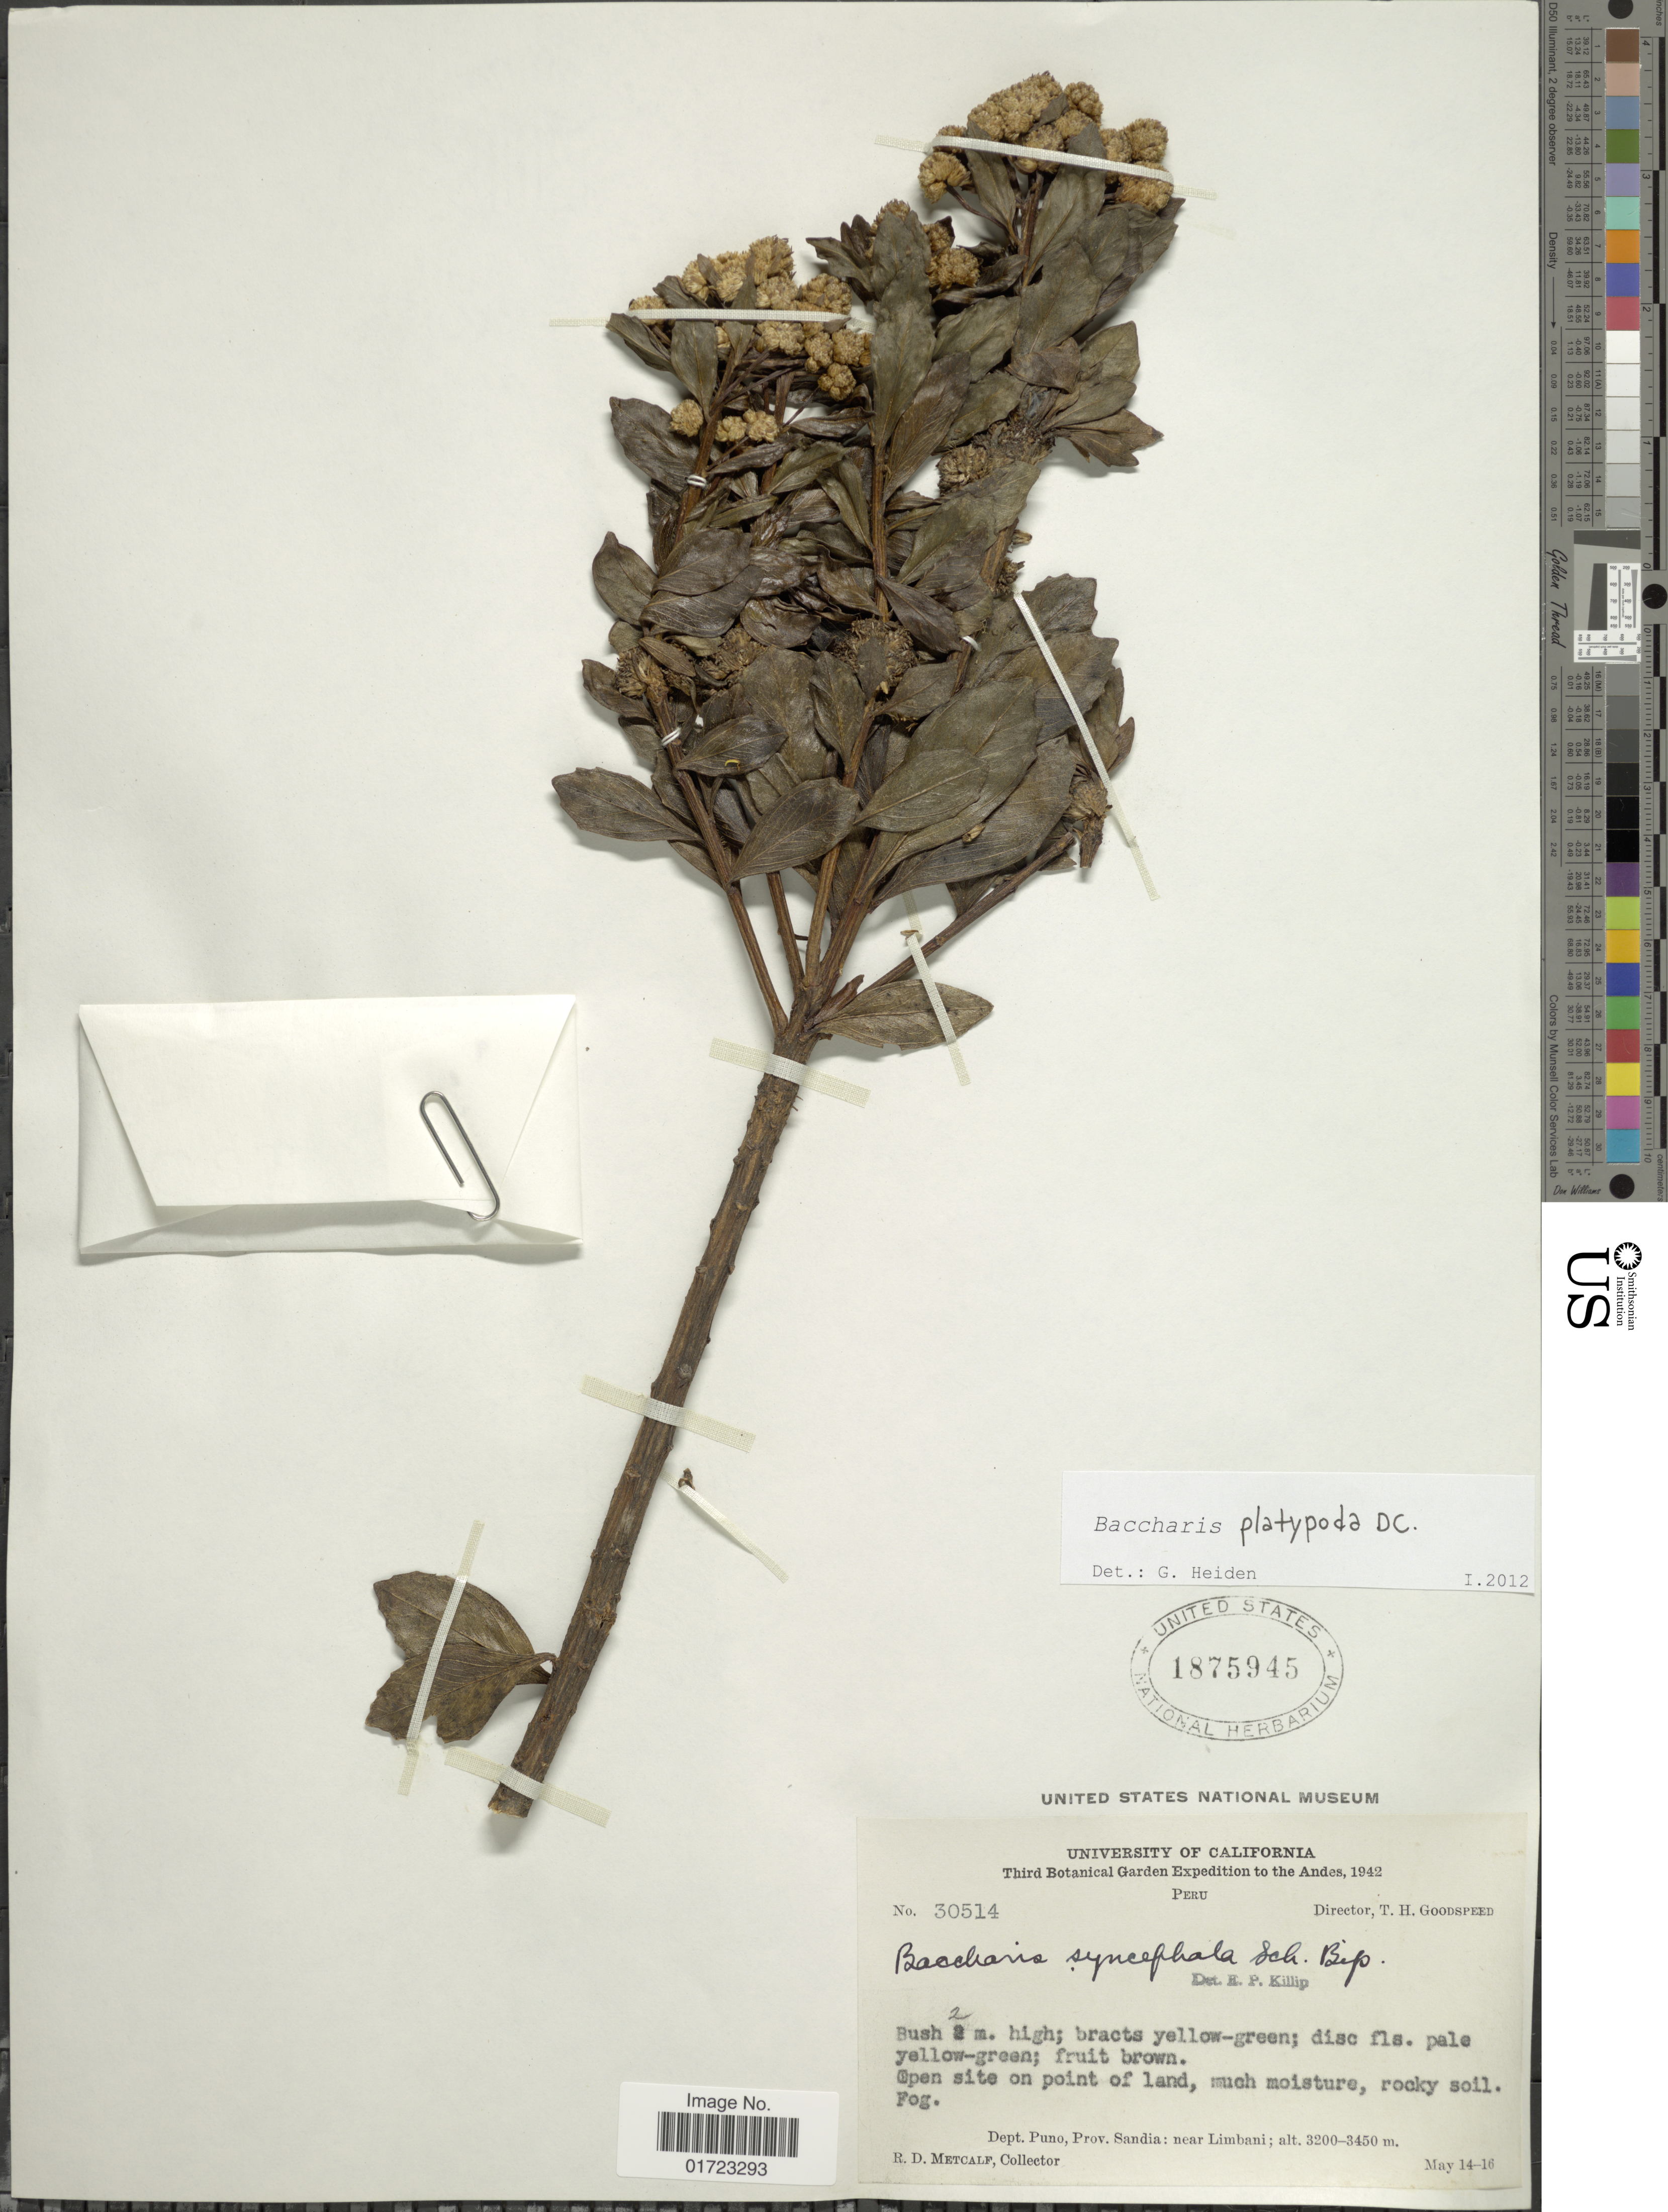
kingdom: Plantae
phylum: Tracheophyta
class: Magnoliopsida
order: Asterales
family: Asteraceae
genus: Baccharis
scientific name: Baccharis platypoda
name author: DC.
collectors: R. D. Metcalf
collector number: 30514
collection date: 1942-05-14/1942-05-16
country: Peru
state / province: Puno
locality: Dept. Puno, Prov. Sandia: near Limbani.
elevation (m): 3200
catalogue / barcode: US 1875945